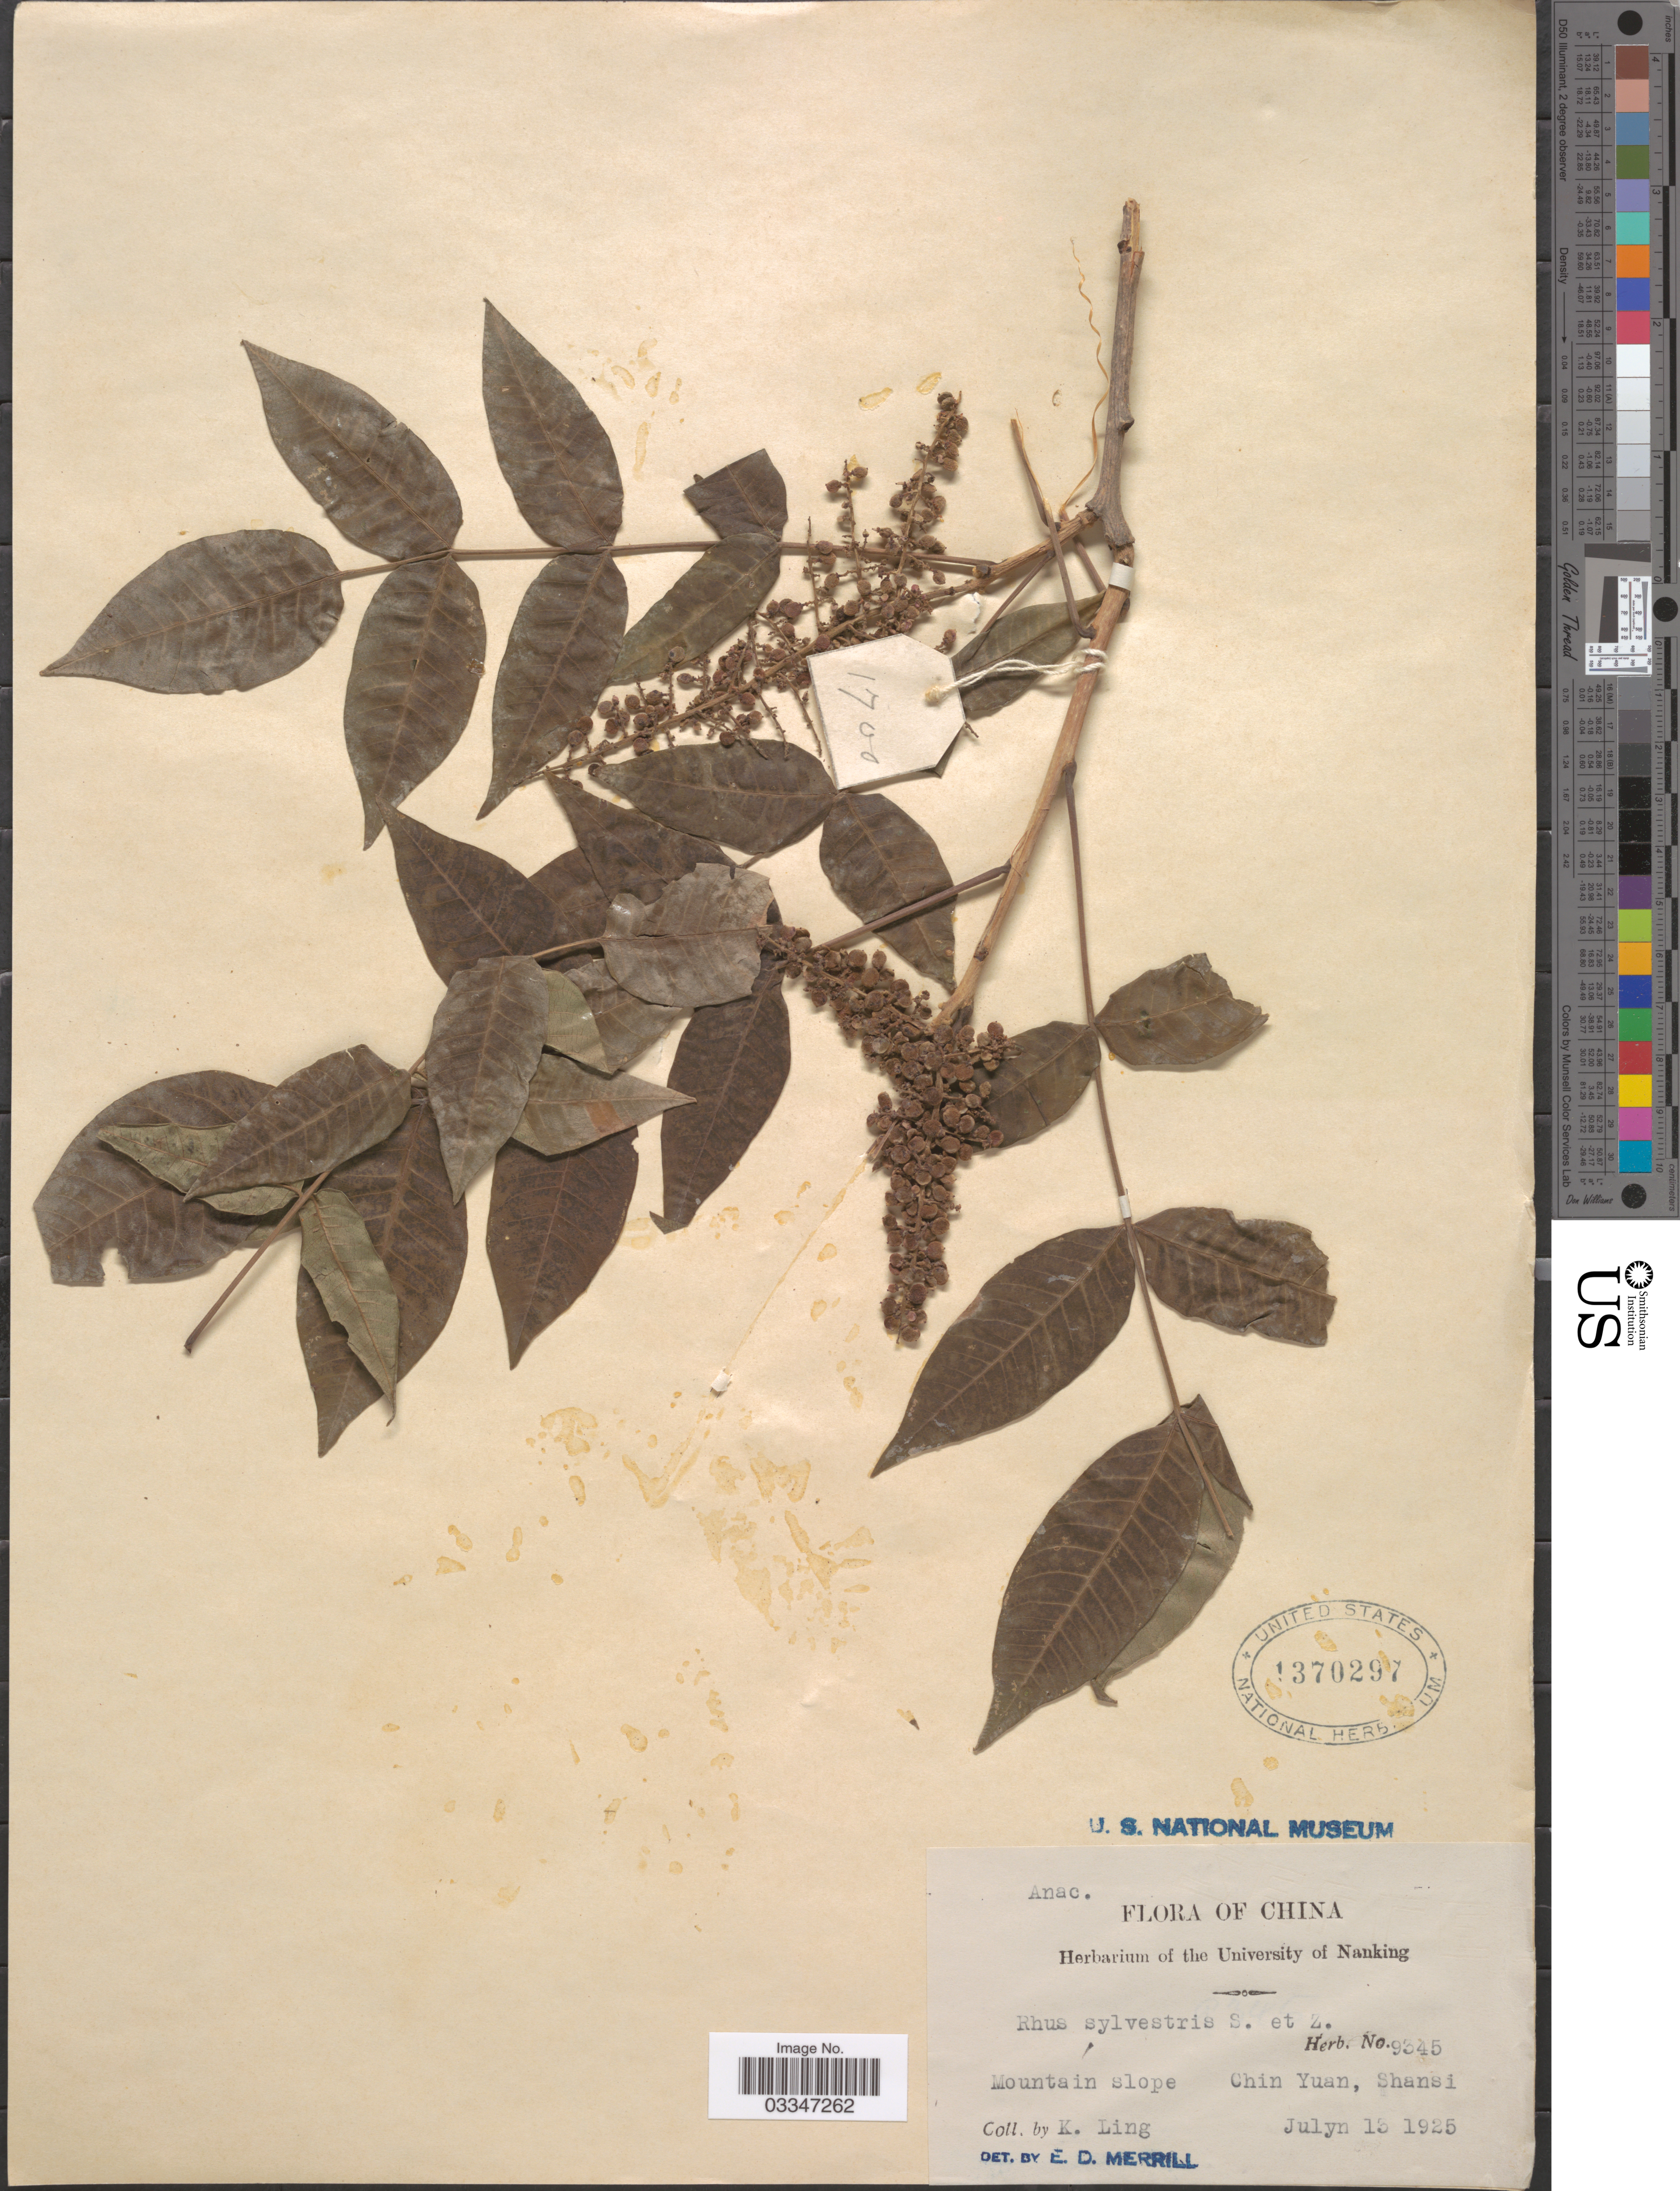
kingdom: Plantae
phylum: Tracheophyta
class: Magnoliopsida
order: Sapindales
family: Anacardiaceae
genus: Rhus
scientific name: Rhus sylvestris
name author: Siebold & Zucc.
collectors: K. Ling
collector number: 9345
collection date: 1925-07-13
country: China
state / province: Shanxi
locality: Mountain slope. Chin Yuan, Shansi.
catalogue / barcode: US 1370297